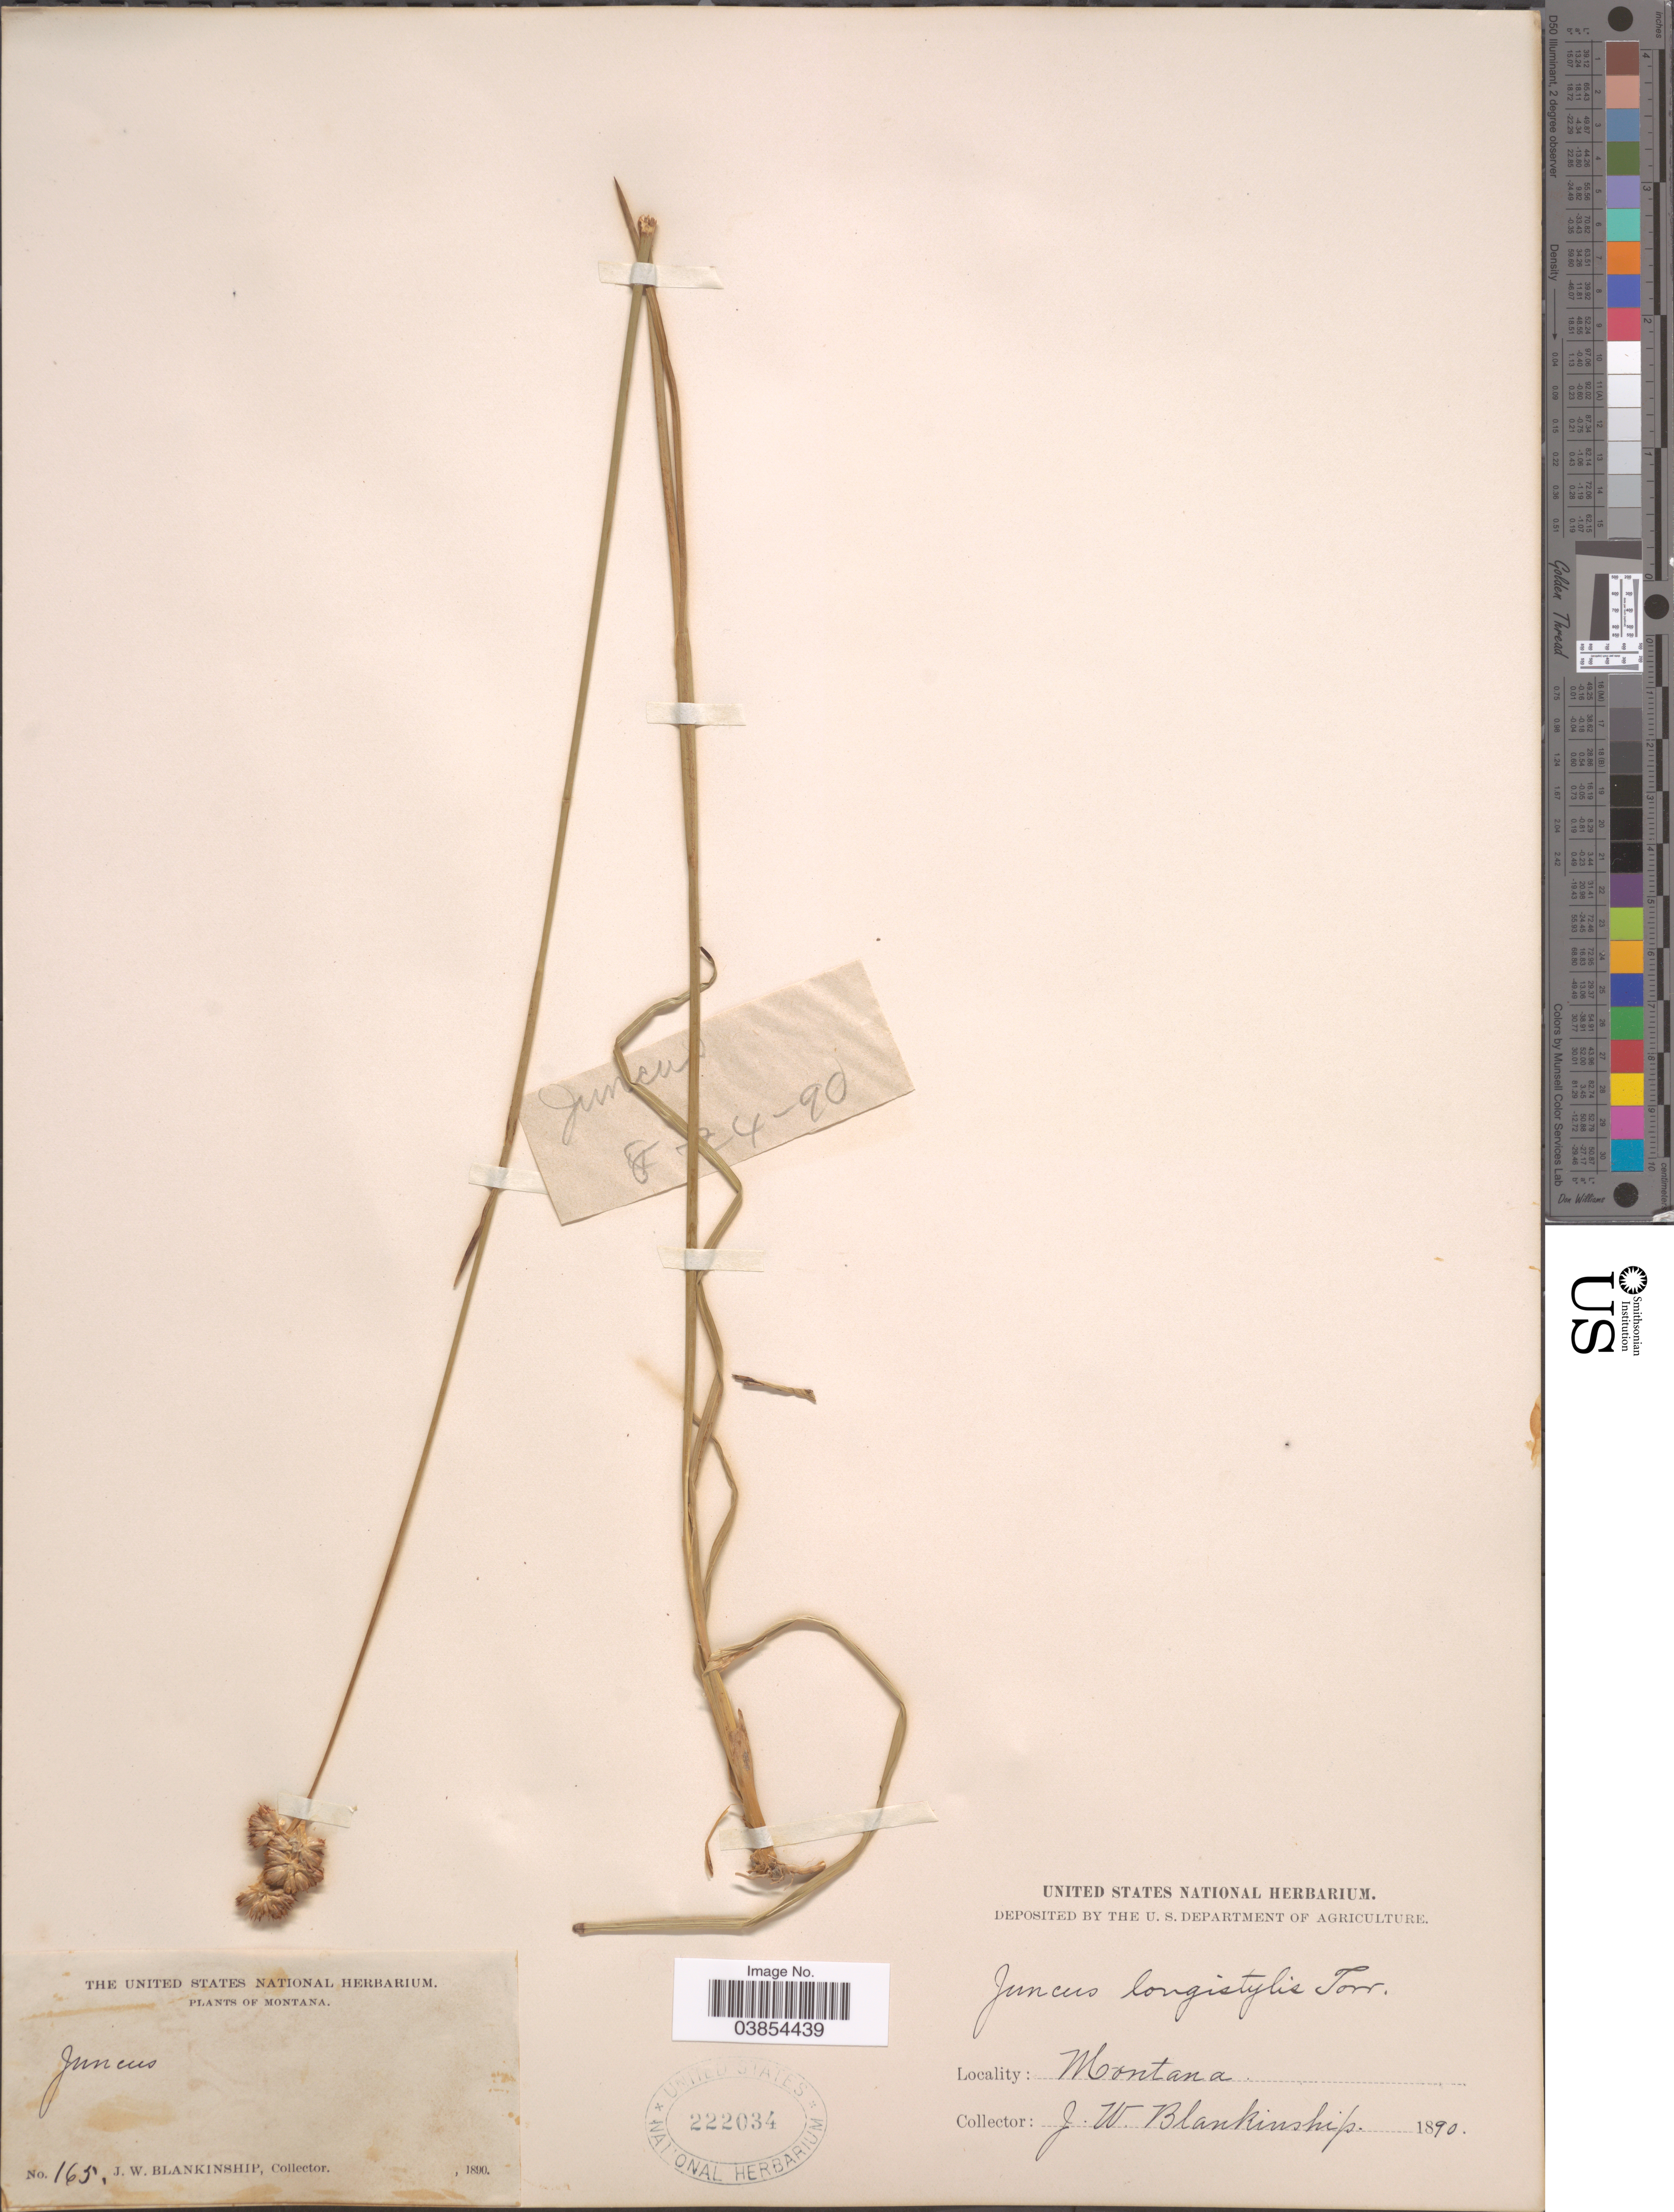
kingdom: Plantae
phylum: Tracheophyta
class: Liliopsida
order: Poales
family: Juncaceae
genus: Juncus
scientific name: Juncus longistylis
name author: Torr.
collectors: J. W. Blankinship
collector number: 165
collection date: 1890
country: United States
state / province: Montana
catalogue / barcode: US 222034